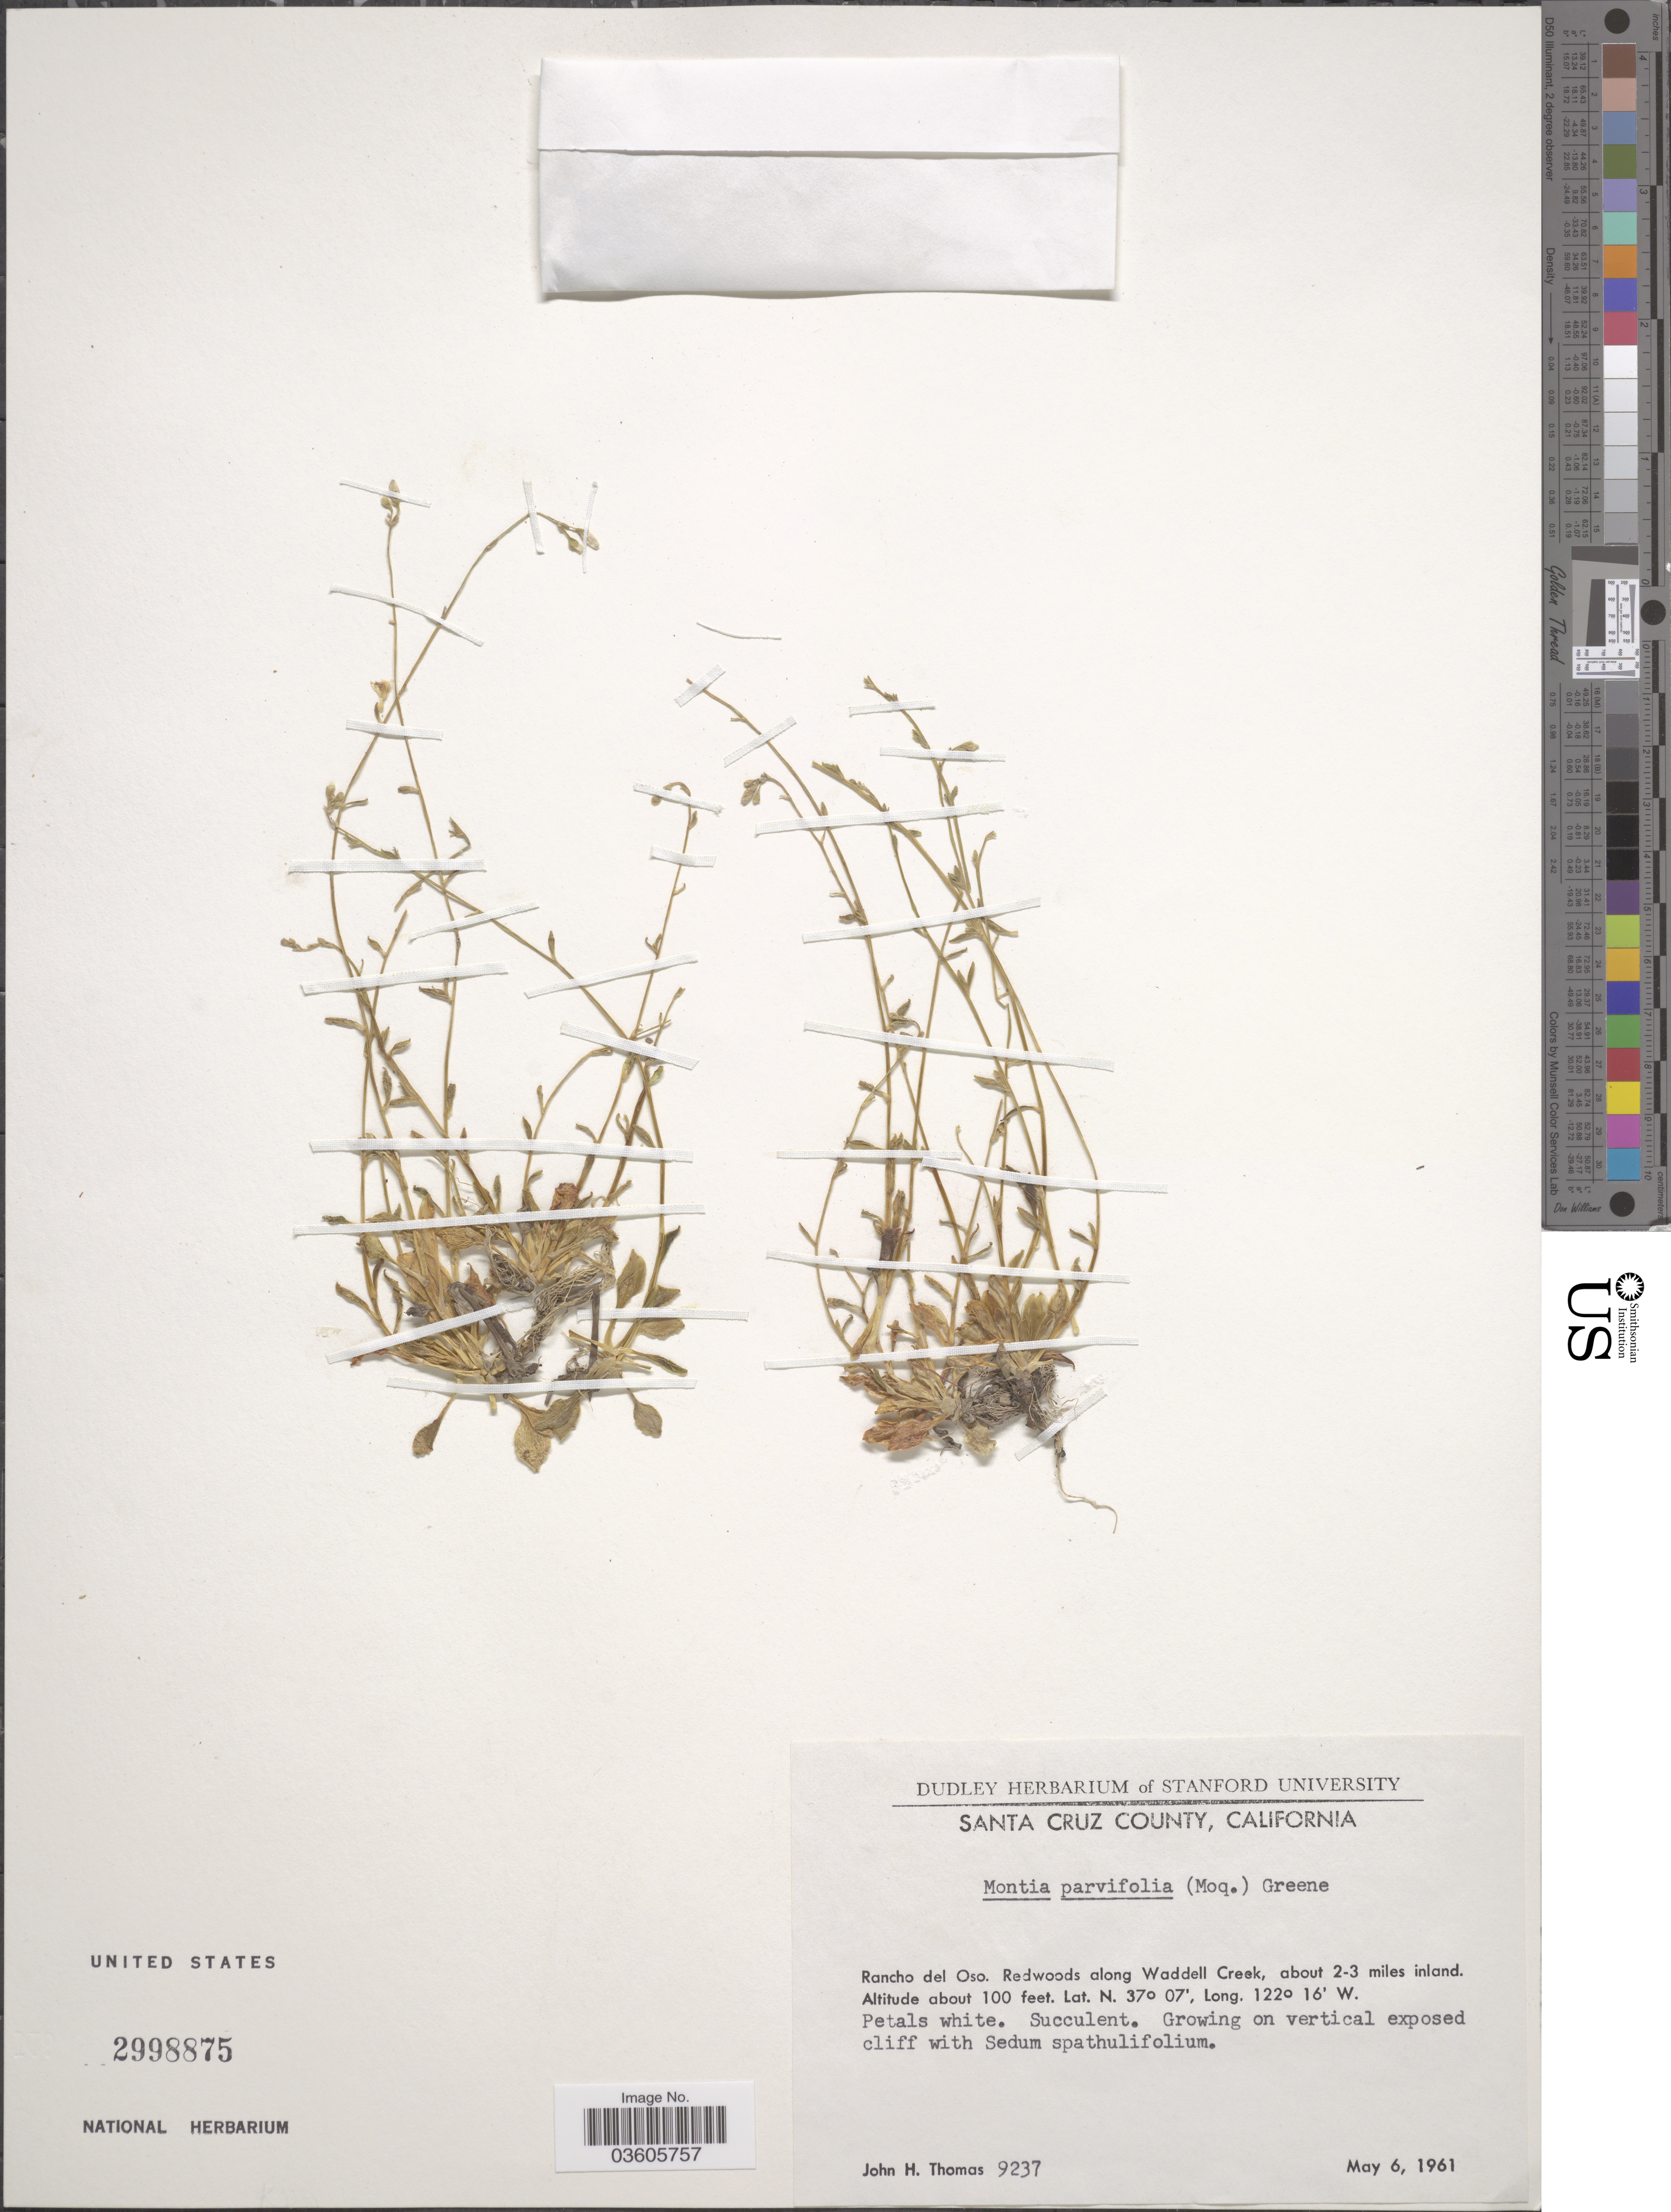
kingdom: Plantae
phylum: Tracheophyta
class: Magnoliopsida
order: Caryophyllales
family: Montiaceae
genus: Montia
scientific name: Montia parvifolia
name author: (Moc. ex DC.) Greene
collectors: J. H. Thomas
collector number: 9237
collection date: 1961-05-06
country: United States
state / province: California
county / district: Santa Cruz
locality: Santa Cruz County. Rancho del Oso. Redwoods along Waddell Creek, about 2-3 miles inland.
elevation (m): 30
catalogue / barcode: US 2998875